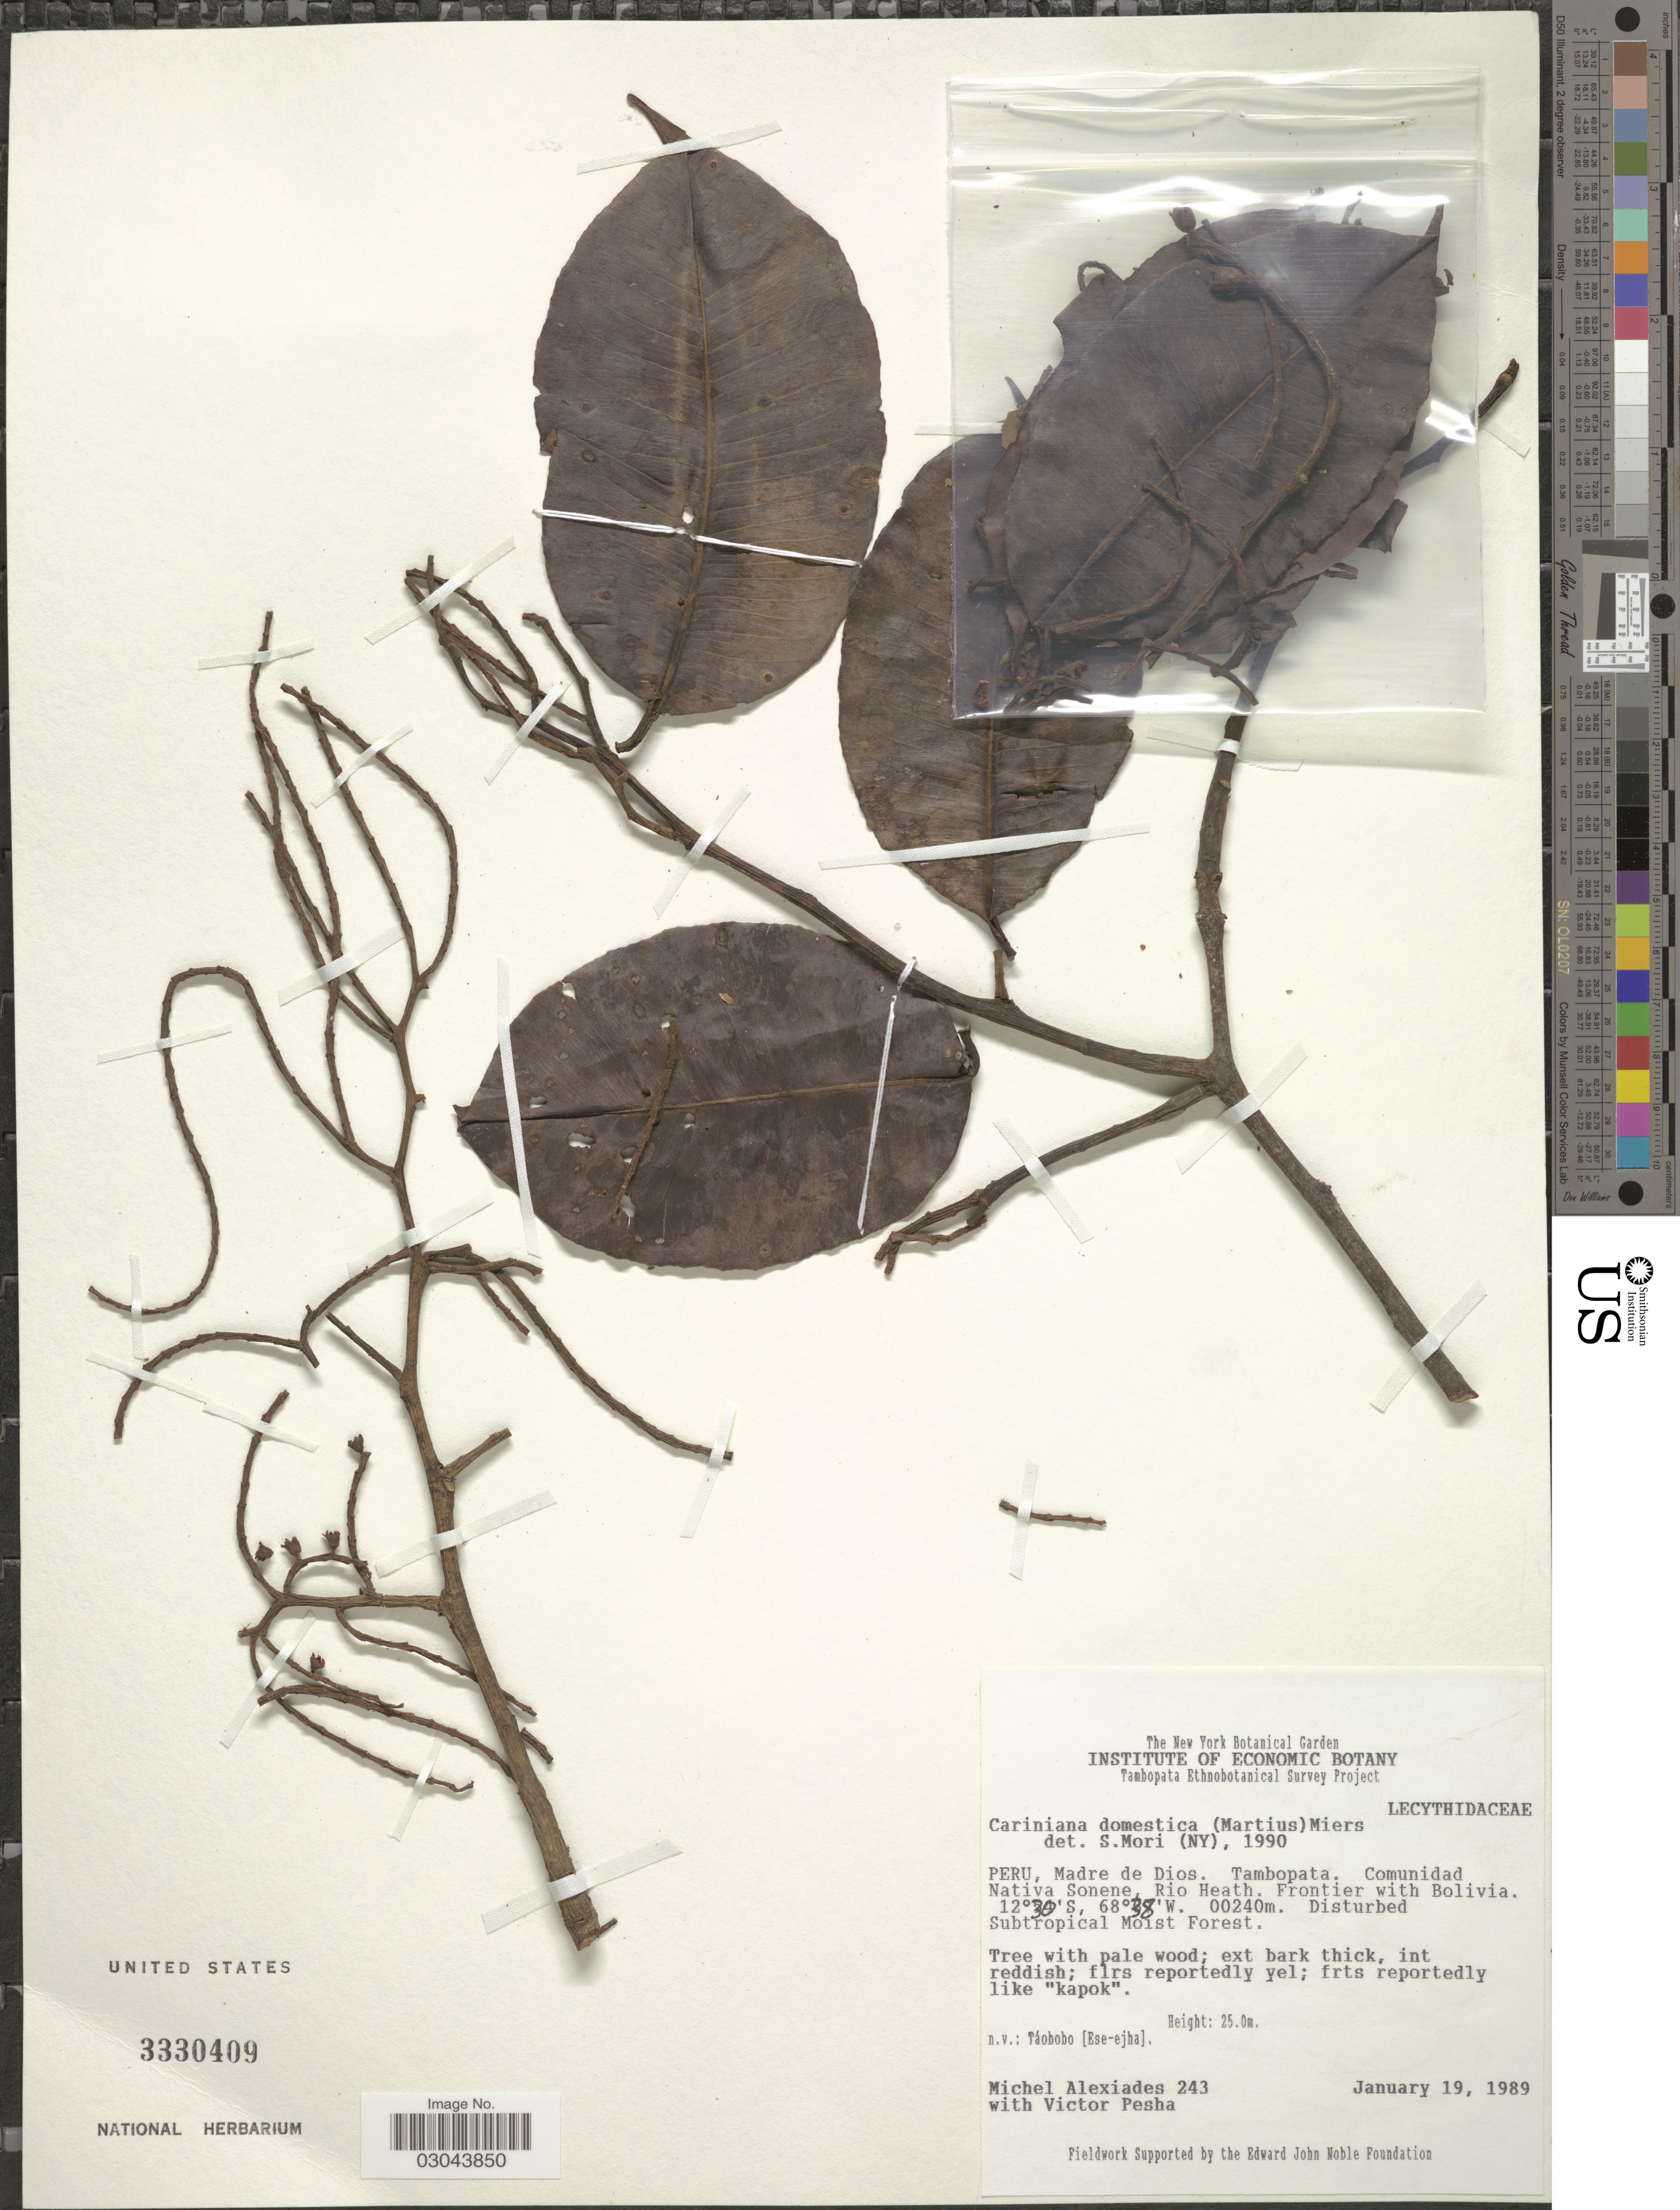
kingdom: Plantae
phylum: Tracheophyta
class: Magnoliopsida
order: Ericales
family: Lecythidaceae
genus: Cariniana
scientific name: Cariniana domestica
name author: (Mart.) Miers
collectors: M. Alexiades & V. Pesha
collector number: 243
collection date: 1989-01-19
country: Peru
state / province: Madre de Dios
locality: Tambopata. Comunidad Nativa Sonene, Rio Heath. Frontier with Bolivia.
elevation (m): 240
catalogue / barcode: US 3330409